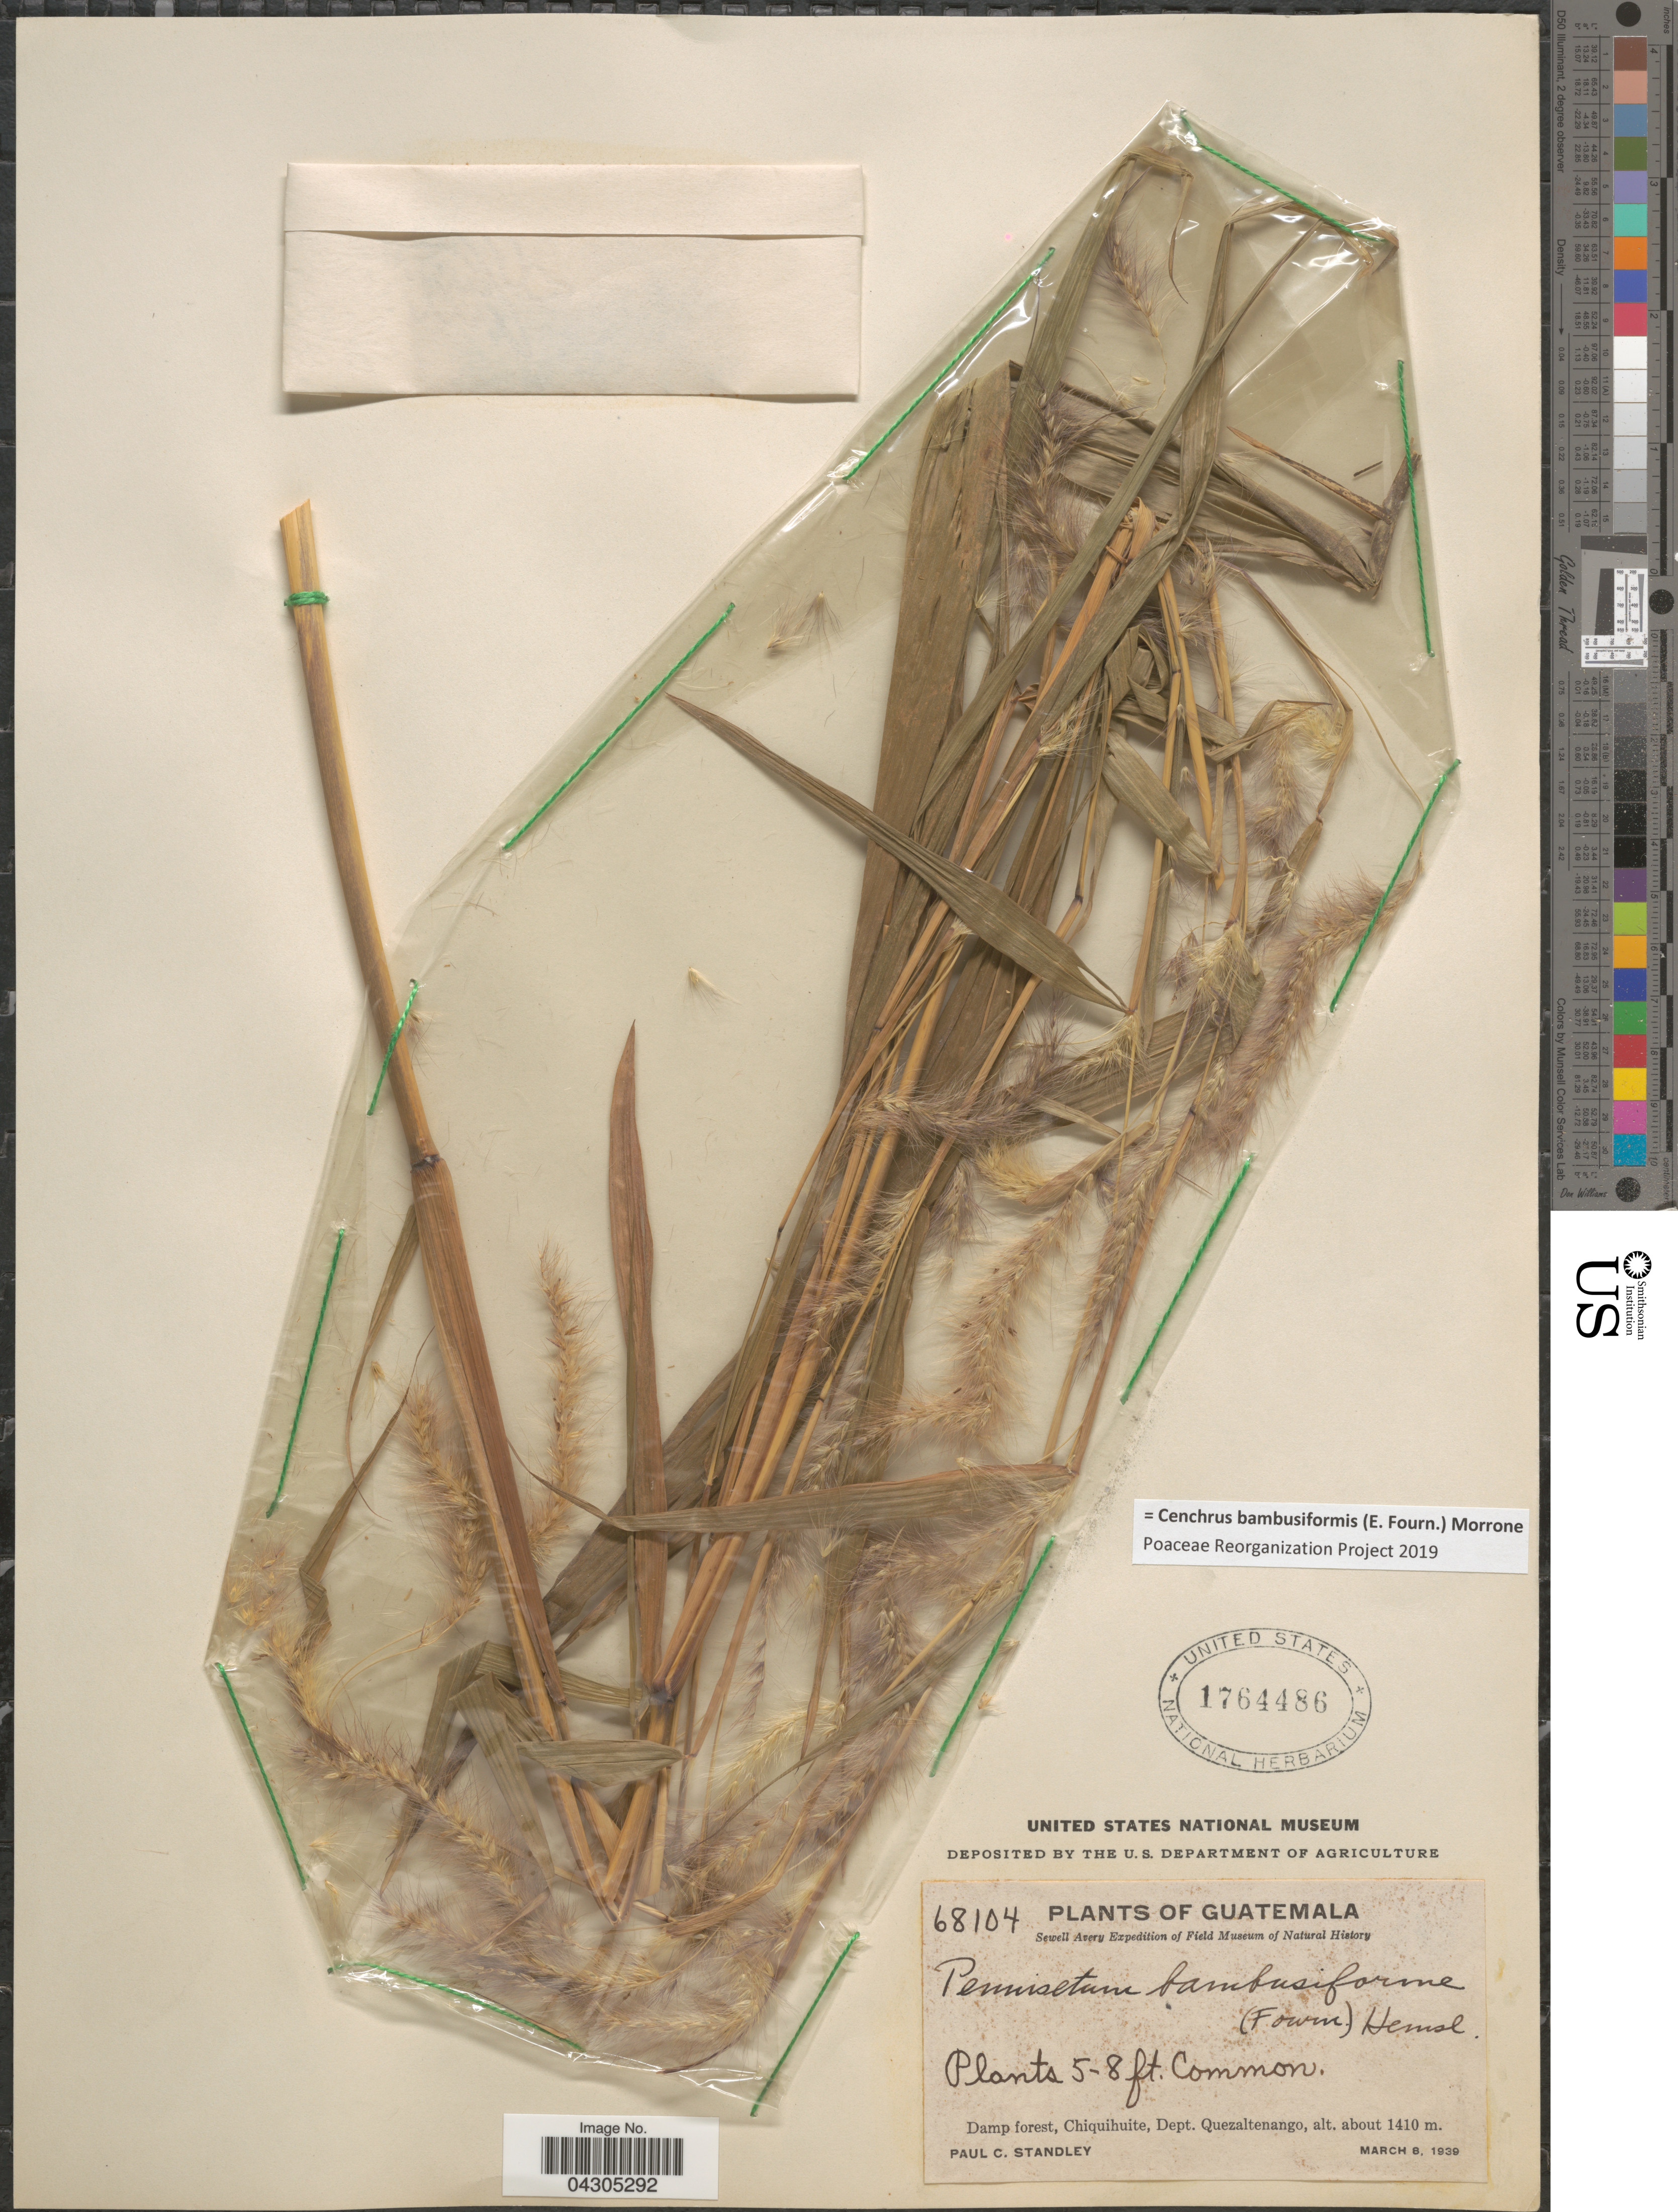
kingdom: Plantae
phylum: Tracheophyta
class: Liliopsida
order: Poales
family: Poaceae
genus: Cenchrus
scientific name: Cenchrus bambusiformis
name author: (E. Fourn.) Morrone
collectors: P. C. Standley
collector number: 68104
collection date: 1939-03-08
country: Guatemala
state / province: Quetzaltenango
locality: Sewell Avery Expedition. Damp forest, Chiquihuite, Dept. Quezaltenango.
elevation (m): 1410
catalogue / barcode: US 1764486